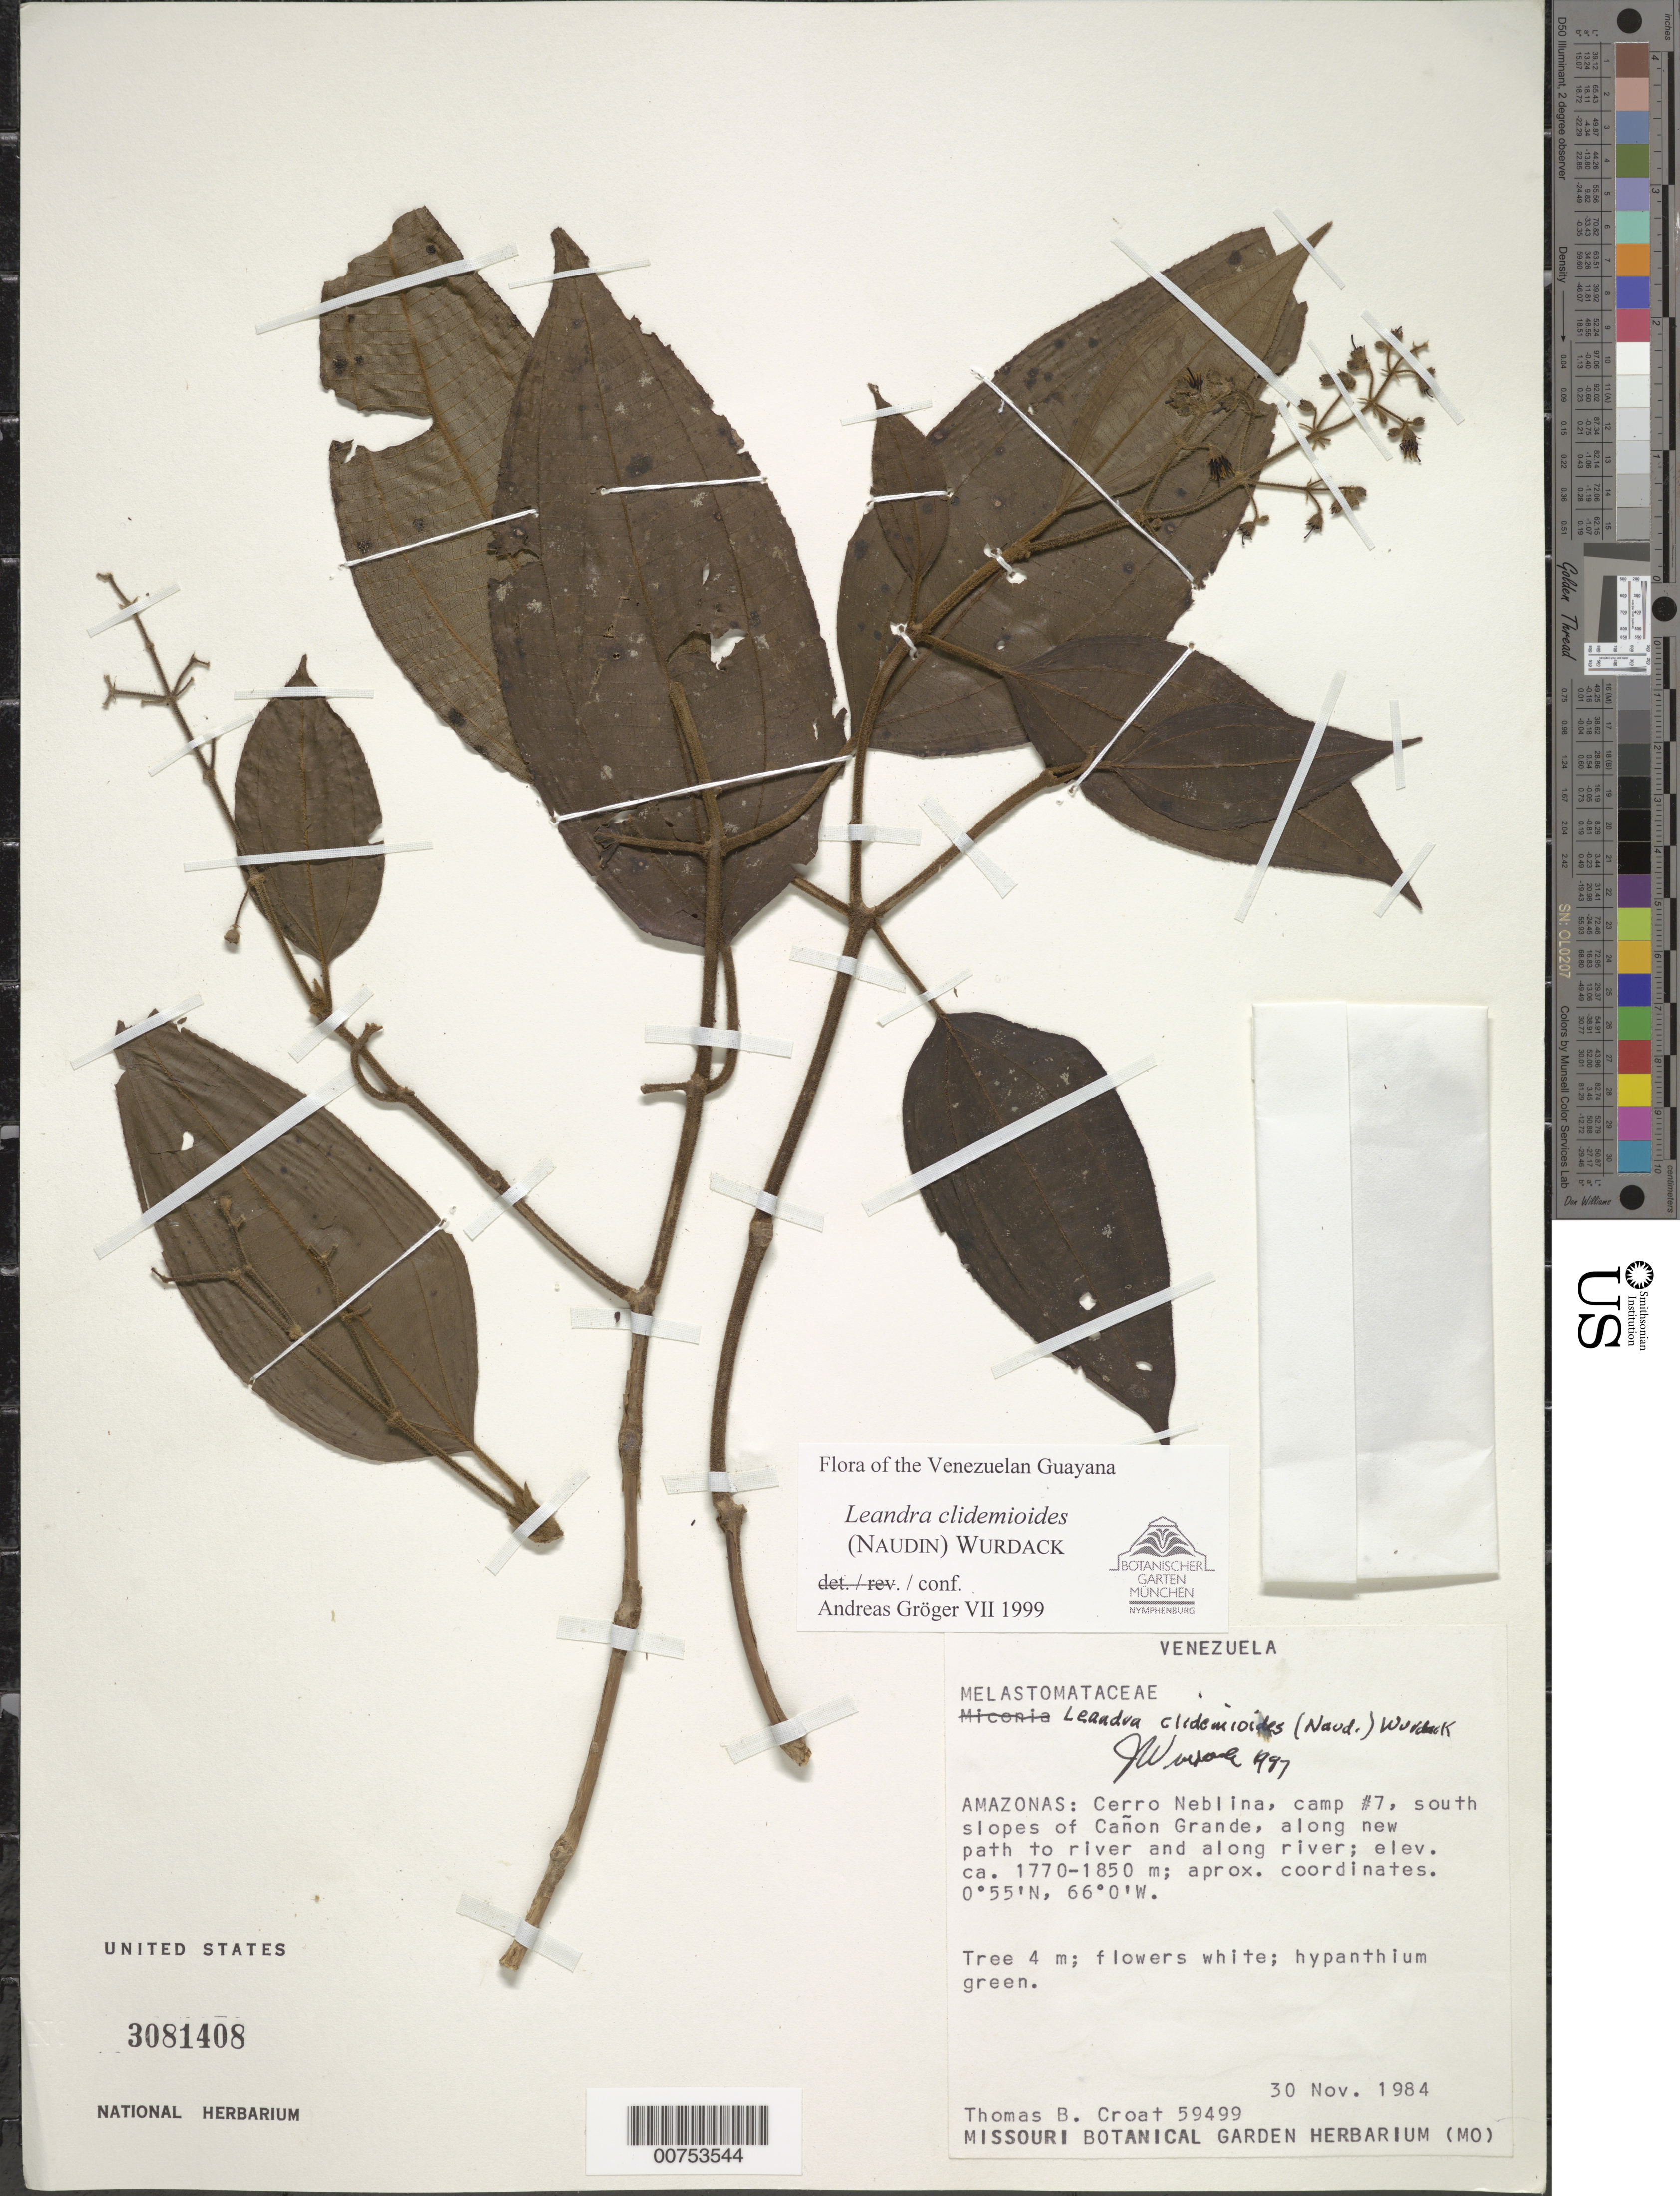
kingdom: Plantae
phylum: Tracheophyta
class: Magnoliopsida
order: Myrtales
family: Melastomataceae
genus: Leandra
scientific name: Leandra clidemioides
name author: (Naudin) Wurdack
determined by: Gröger, A.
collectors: T. B. Croat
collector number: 59499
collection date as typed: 30-Nov-84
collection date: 1984-11-30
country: Venezuela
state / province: Amazonas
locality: Cerro Neblina, camp #7, S slopes of Cañon Grande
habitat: Along path and river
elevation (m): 1770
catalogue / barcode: US 3081408